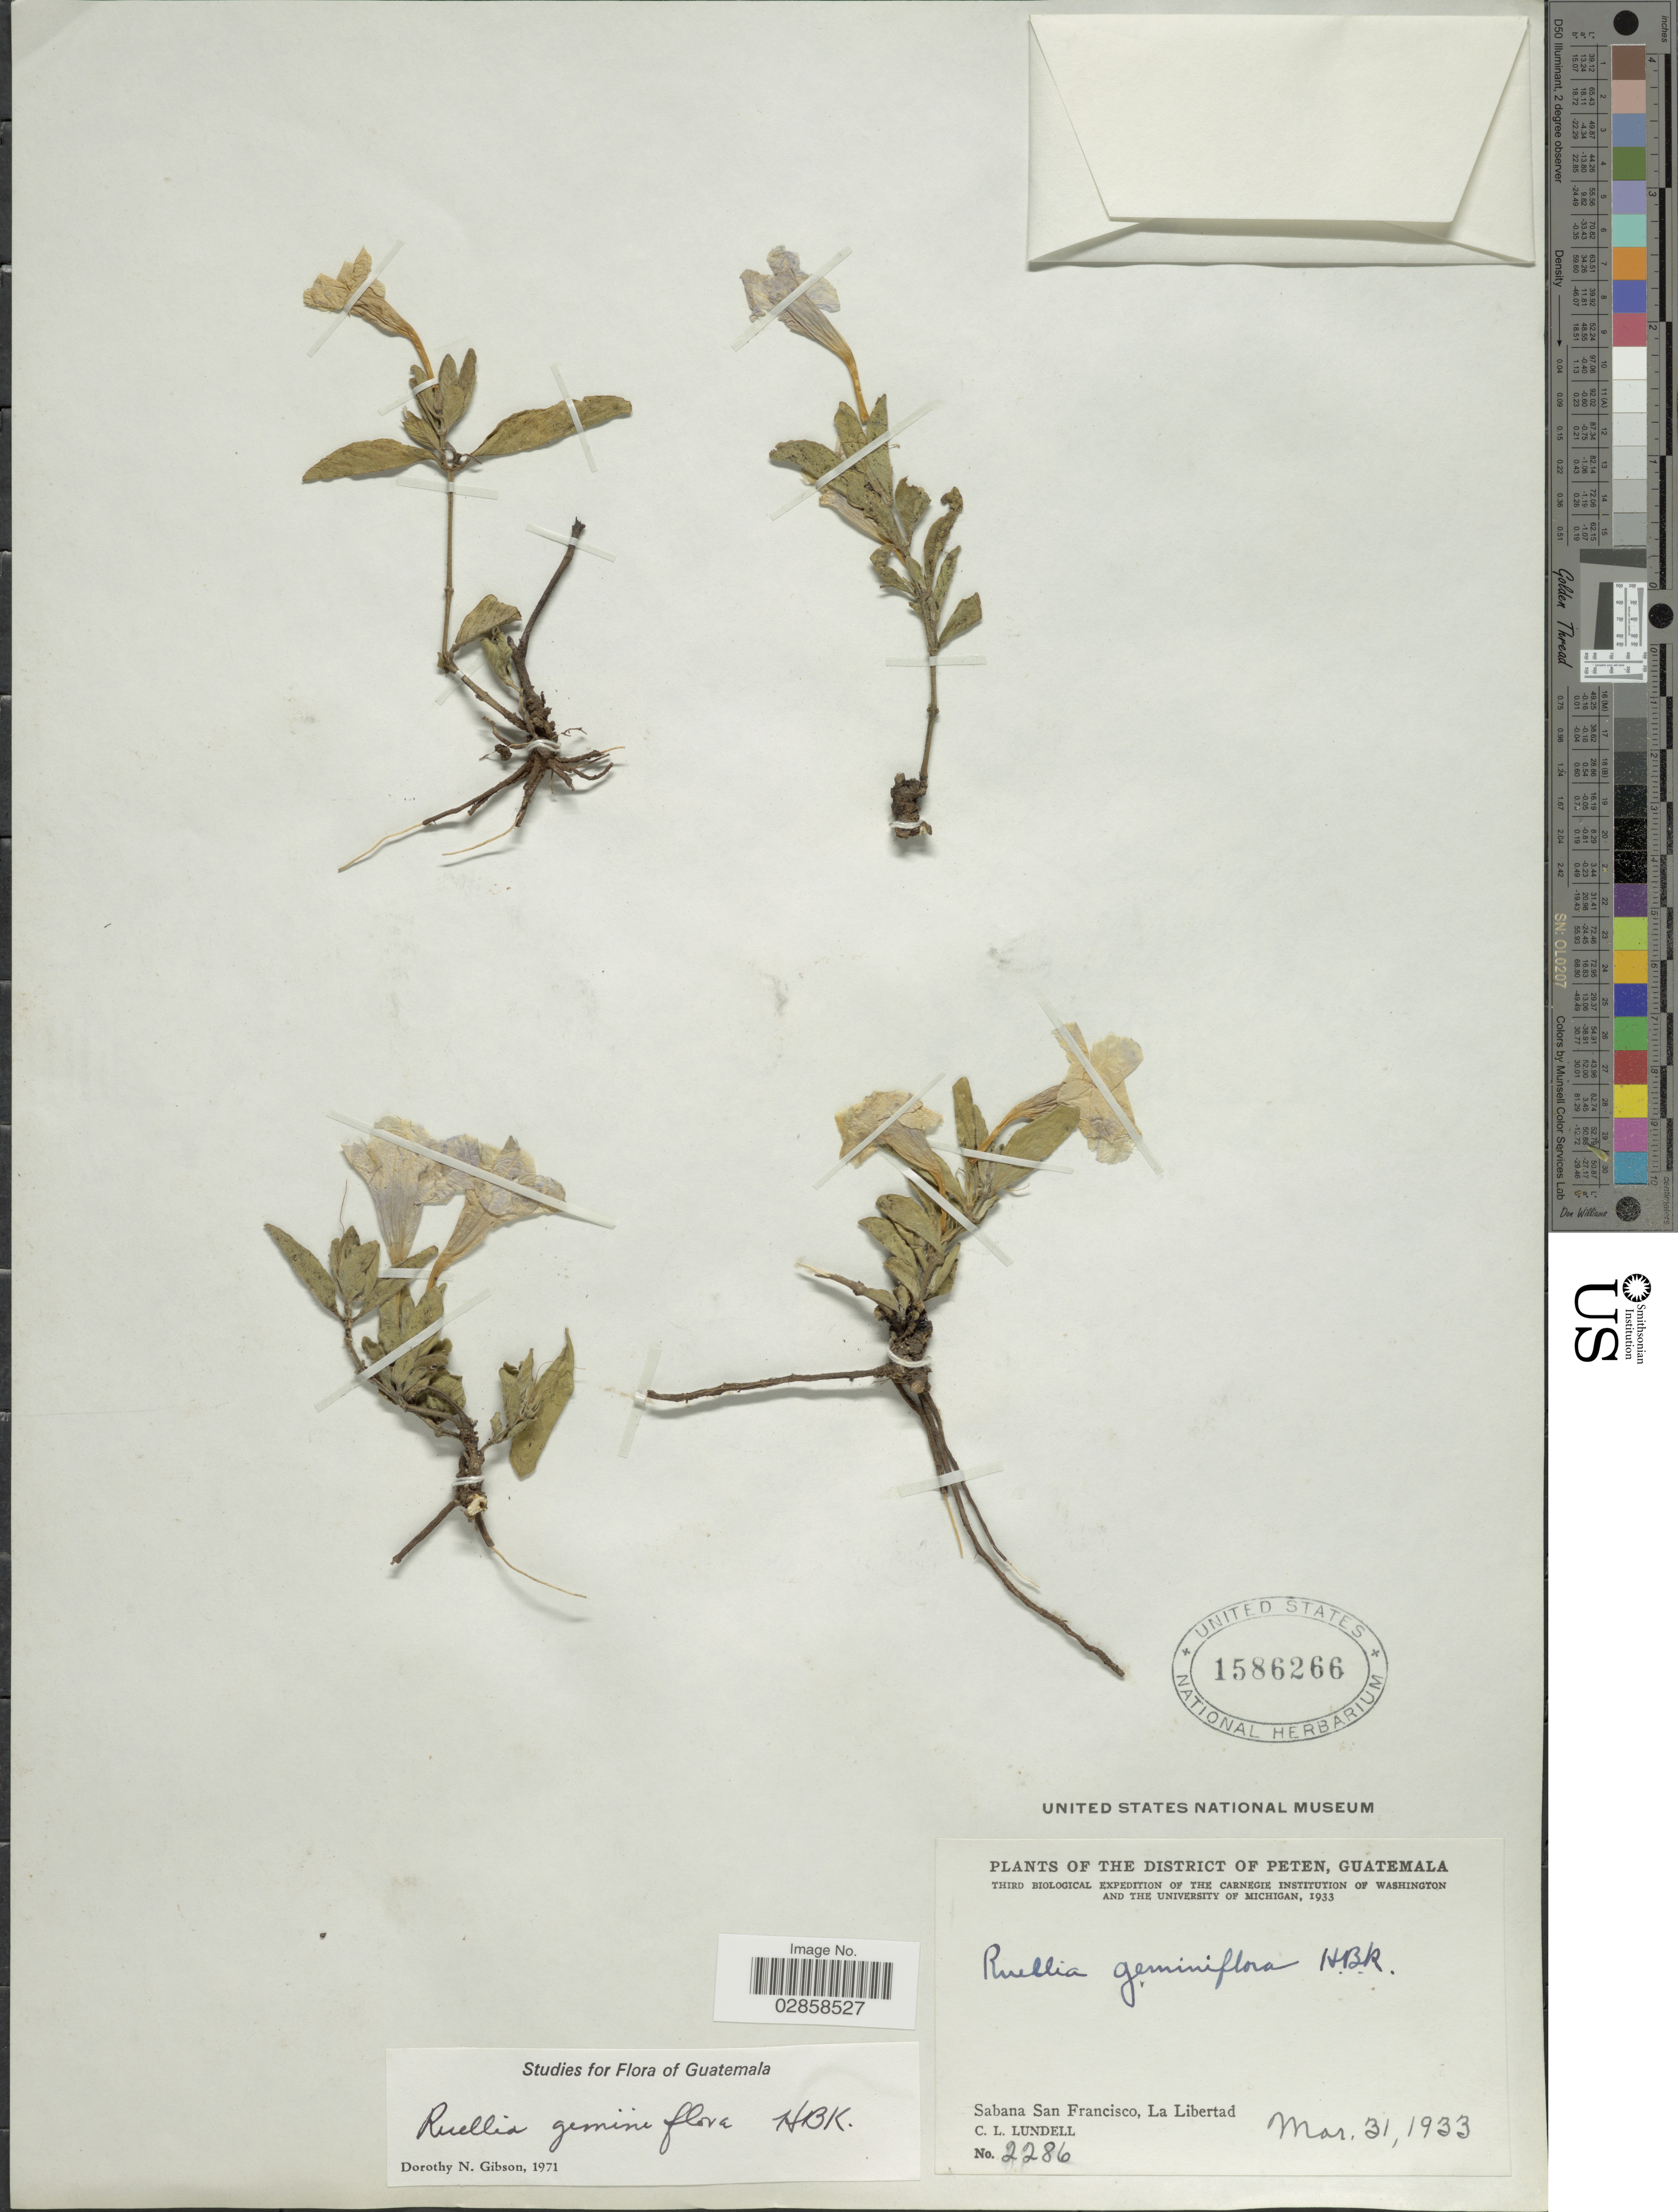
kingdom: Plantae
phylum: Tracheophyta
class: Magnoliopsida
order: Lamiales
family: Acanthaceae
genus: Ruellia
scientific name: Ruellia geminiflora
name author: Kunth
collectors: C. L. Lundell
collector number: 2286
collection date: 1933-03-31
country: Guatemala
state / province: El Petén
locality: The District of Peten. Sabana San Francisco, La Libertad.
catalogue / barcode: US 1586266